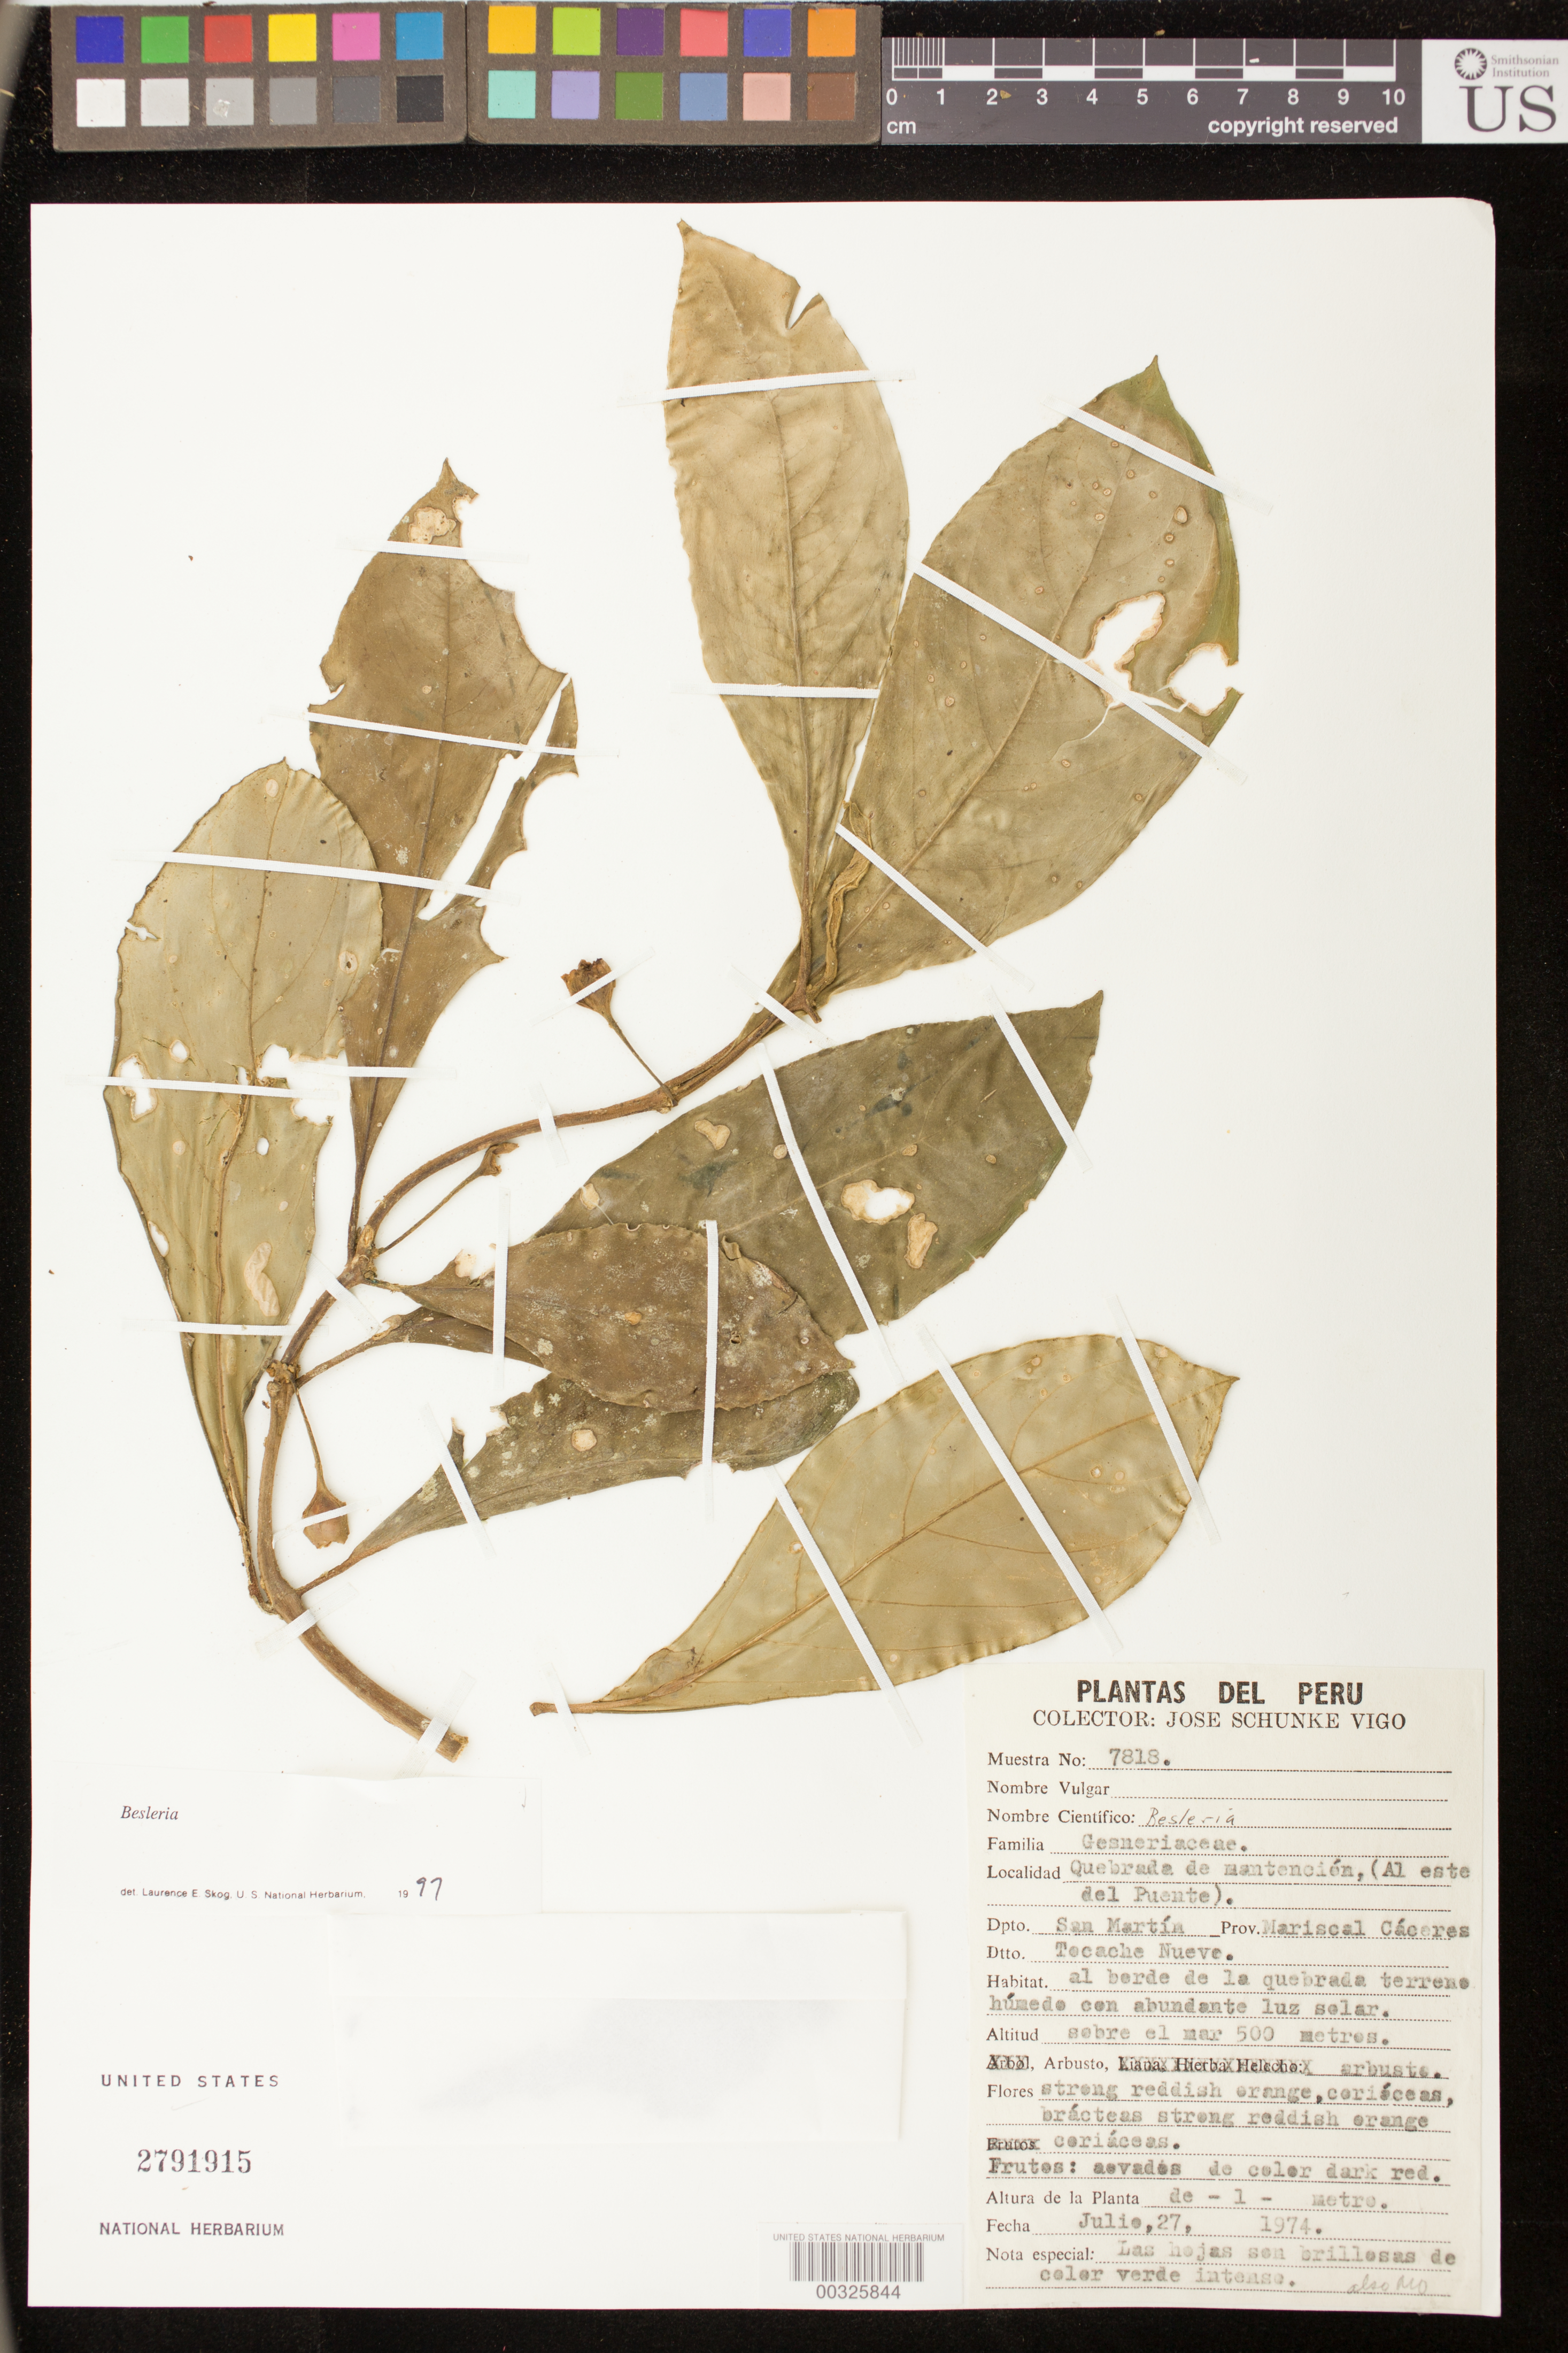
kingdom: Plantae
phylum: Tracheophyta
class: Magnoliopsida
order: Lamiales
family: Gesneriaceae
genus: Besleria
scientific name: Besleria sp.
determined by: Skog, Laurence E.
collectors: J. Schunke Vigo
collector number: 7818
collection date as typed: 27 Jul 1974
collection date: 1974-07-27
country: Peru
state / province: San Martín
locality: Prov. Mariscal Cáceres, Dtto. Tocache Nuevo; Quebrada de mantención (al este del Puente)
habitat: Al borde de la quebrada terreno húmedo con abundante luz solar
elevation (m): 500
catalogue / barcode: US 2791915